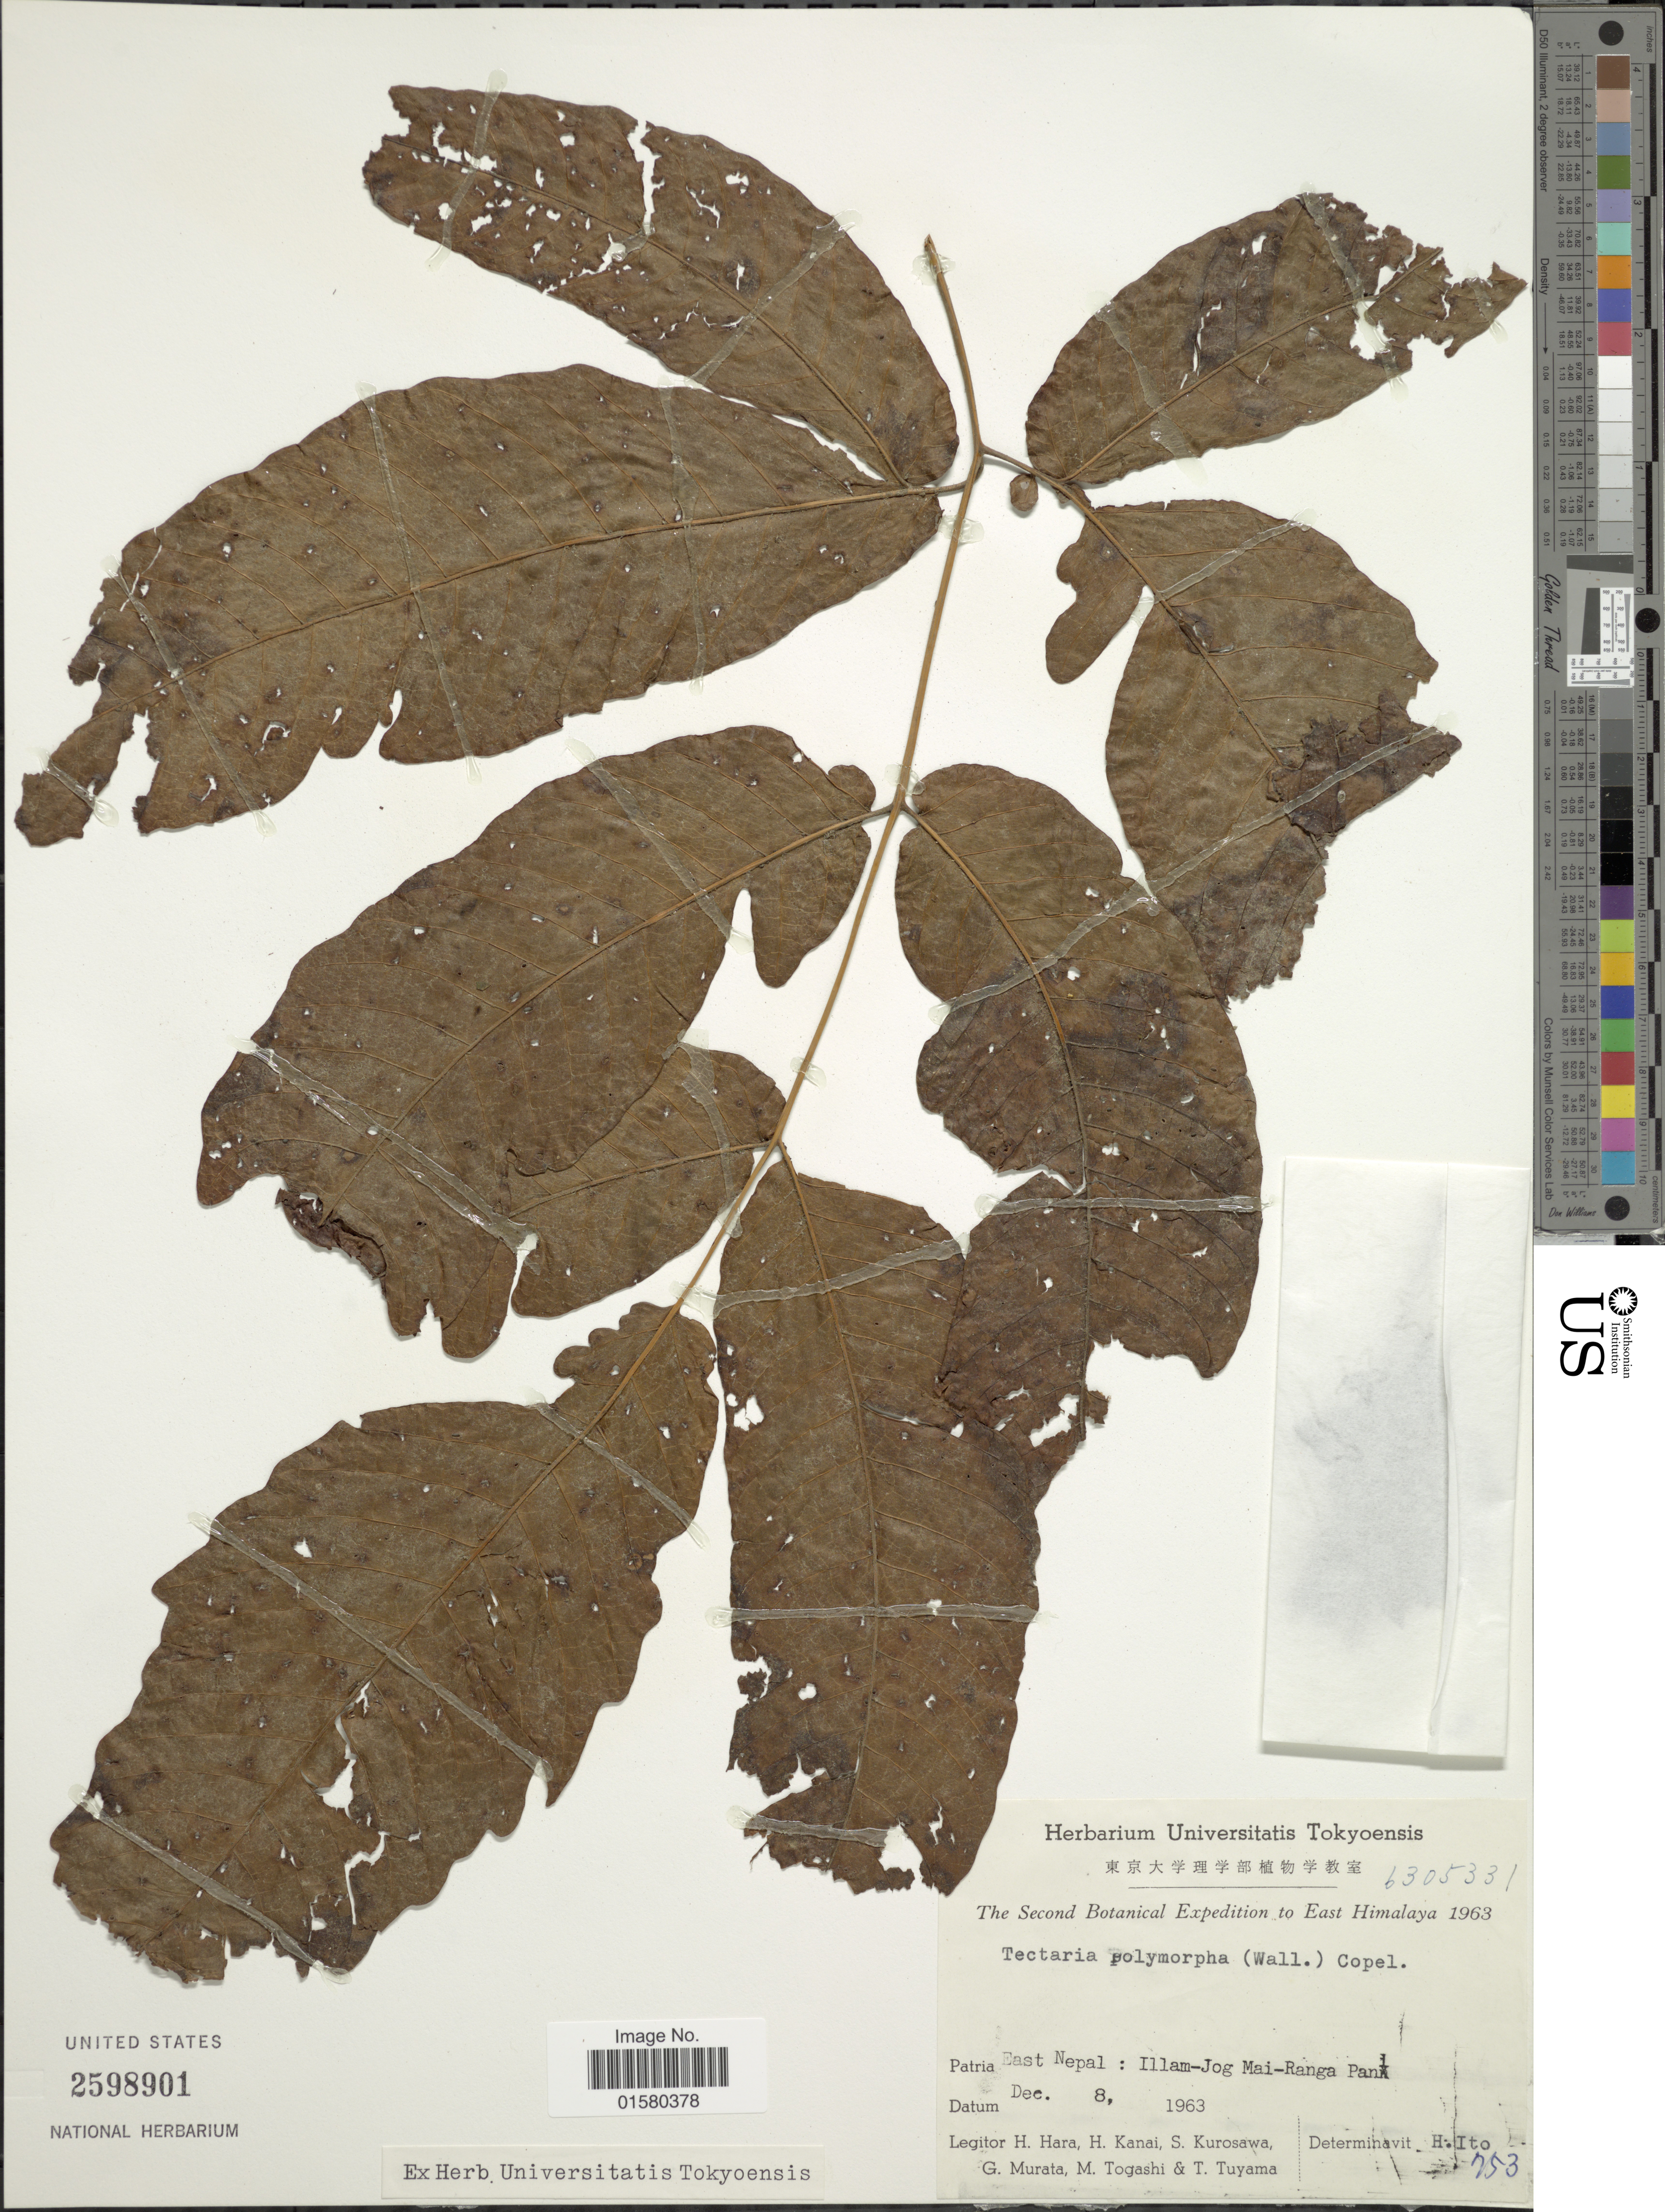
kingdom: Plantae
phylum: Tracheophyta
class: Polypodiopsida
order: Polypodiales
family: Tectariaceae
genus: Tectaria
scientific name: Tectaria polymorpha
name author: (Wall. ex Hook.) Copel.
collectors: H. Hara, H. Kanai, S. Kurosawa, G. Murata & et al.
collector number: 6305331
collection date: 1963-12-08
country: Nepal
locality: East Nepal: Illam-Jog Mai-Ranga Pan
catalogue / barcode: US 2598901